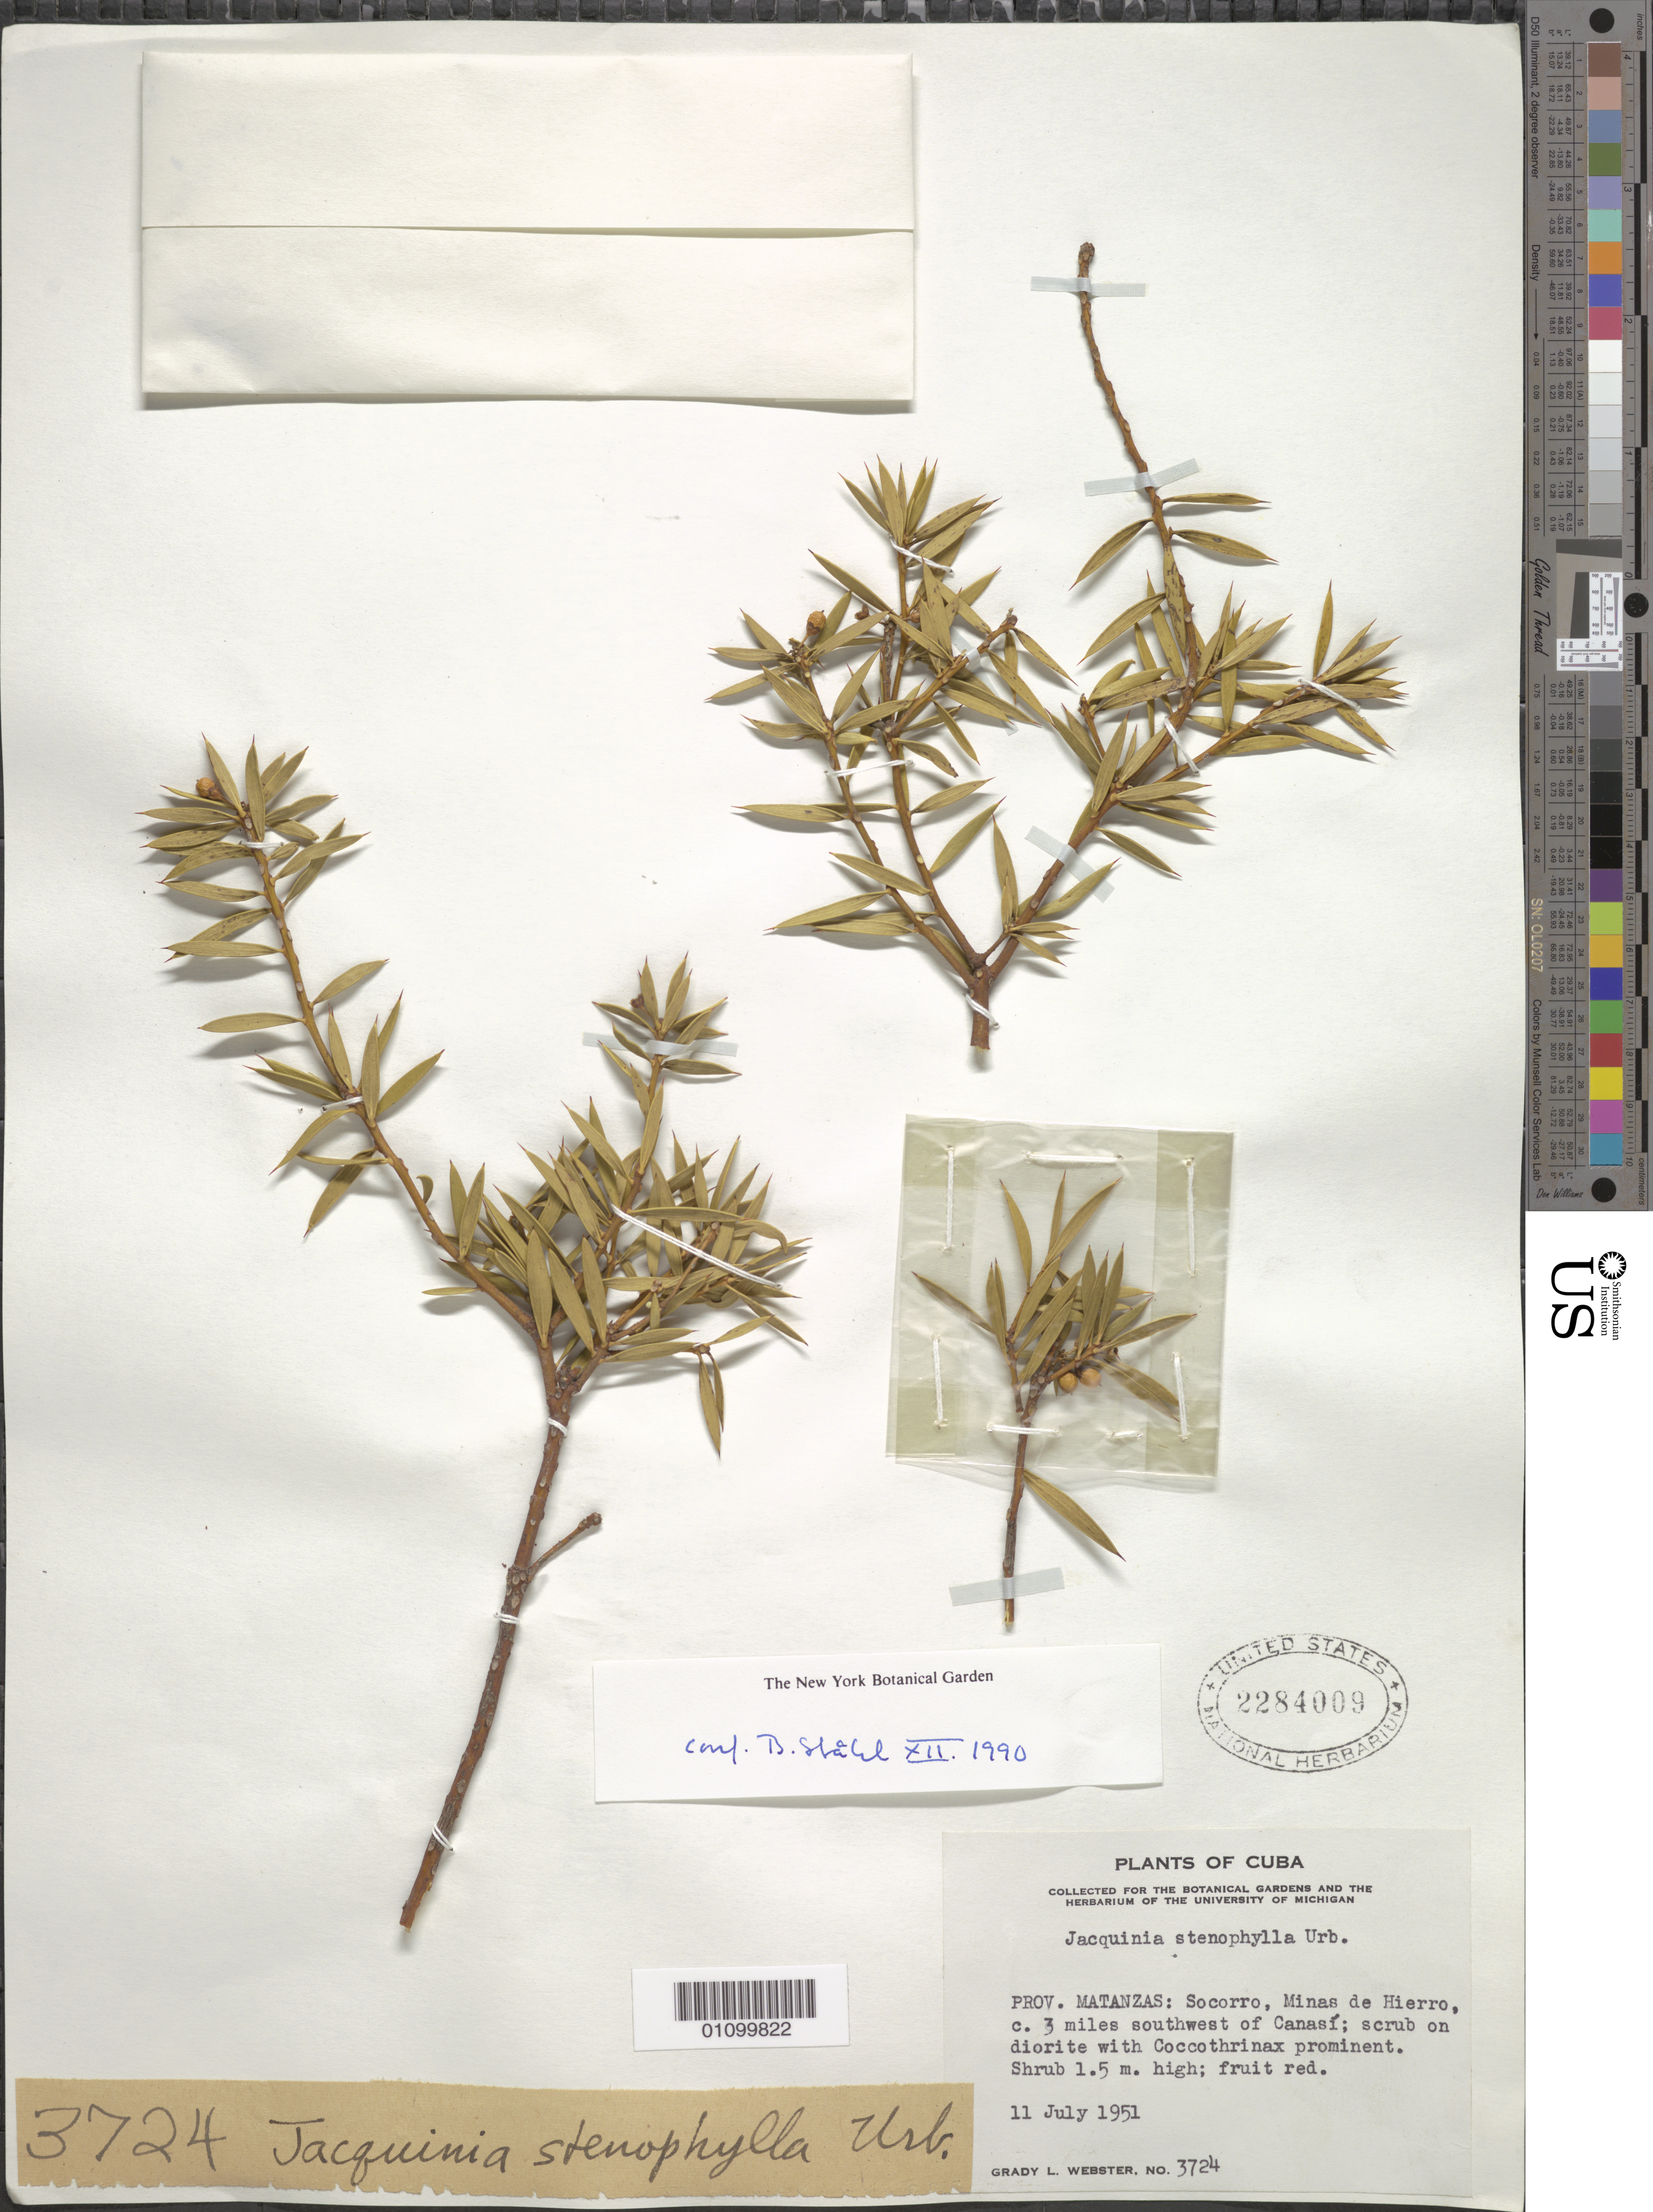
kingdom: Plantae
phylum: Tracheophyta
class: Magnoliopsida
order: Ericales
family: Primulaceae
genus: Jacquinia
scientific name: Jacquinia stenophylla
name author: Urb.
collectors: G. L. Webster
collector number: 3724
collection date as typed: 11 Jul 1951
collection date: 1951-07-11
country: Cuba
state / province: Matanzas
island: Cuba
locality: Socorro, Minas de Hierro, c 3 miles SW of Canasi; scrub on diorite with Coccothrinax prominent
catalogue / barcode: US 2284009